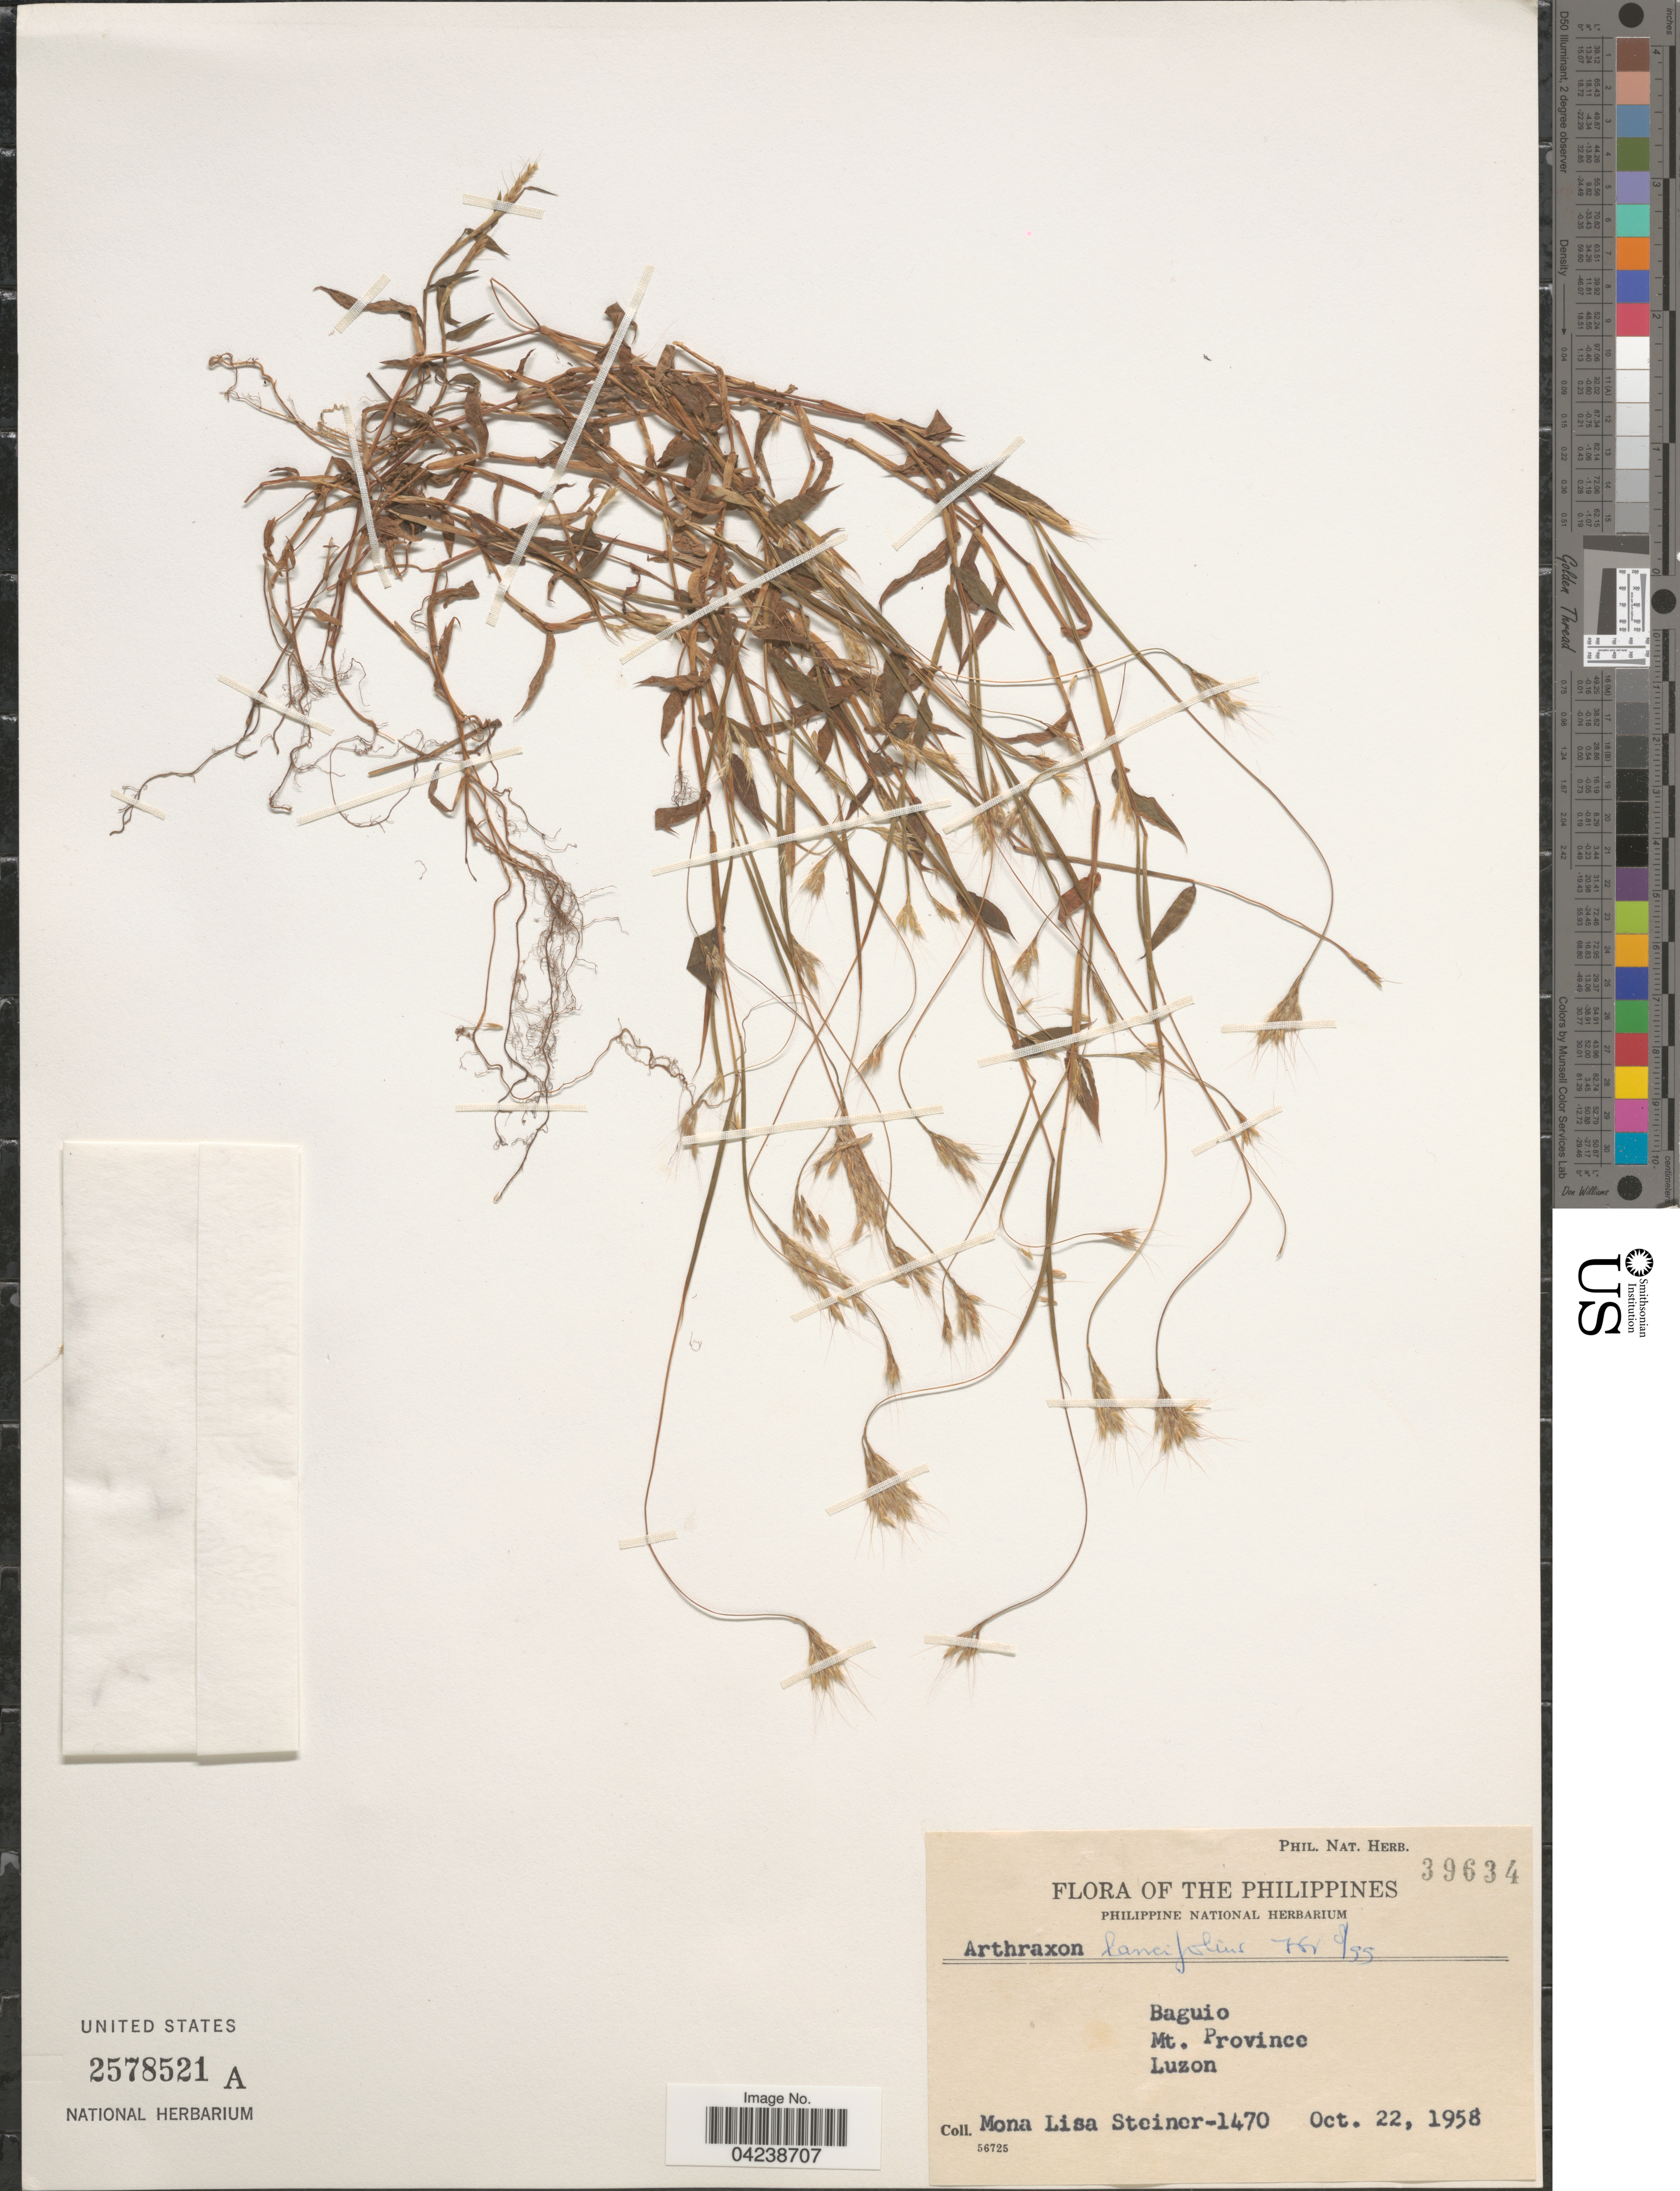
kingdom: Plantae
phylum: Tracheophyta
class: Liliopsida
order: Poales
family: Poaceae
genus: Arthraxon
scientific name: Arthraxon lancifolius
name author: (Trin.) Hochst.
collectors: M. Steiner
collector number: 1470/Phil. Nat. Herb. 39634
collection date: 1958-10-22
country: Philippines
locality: Baguio. Mt. Province. Luzon.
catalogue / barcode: US 2578521A